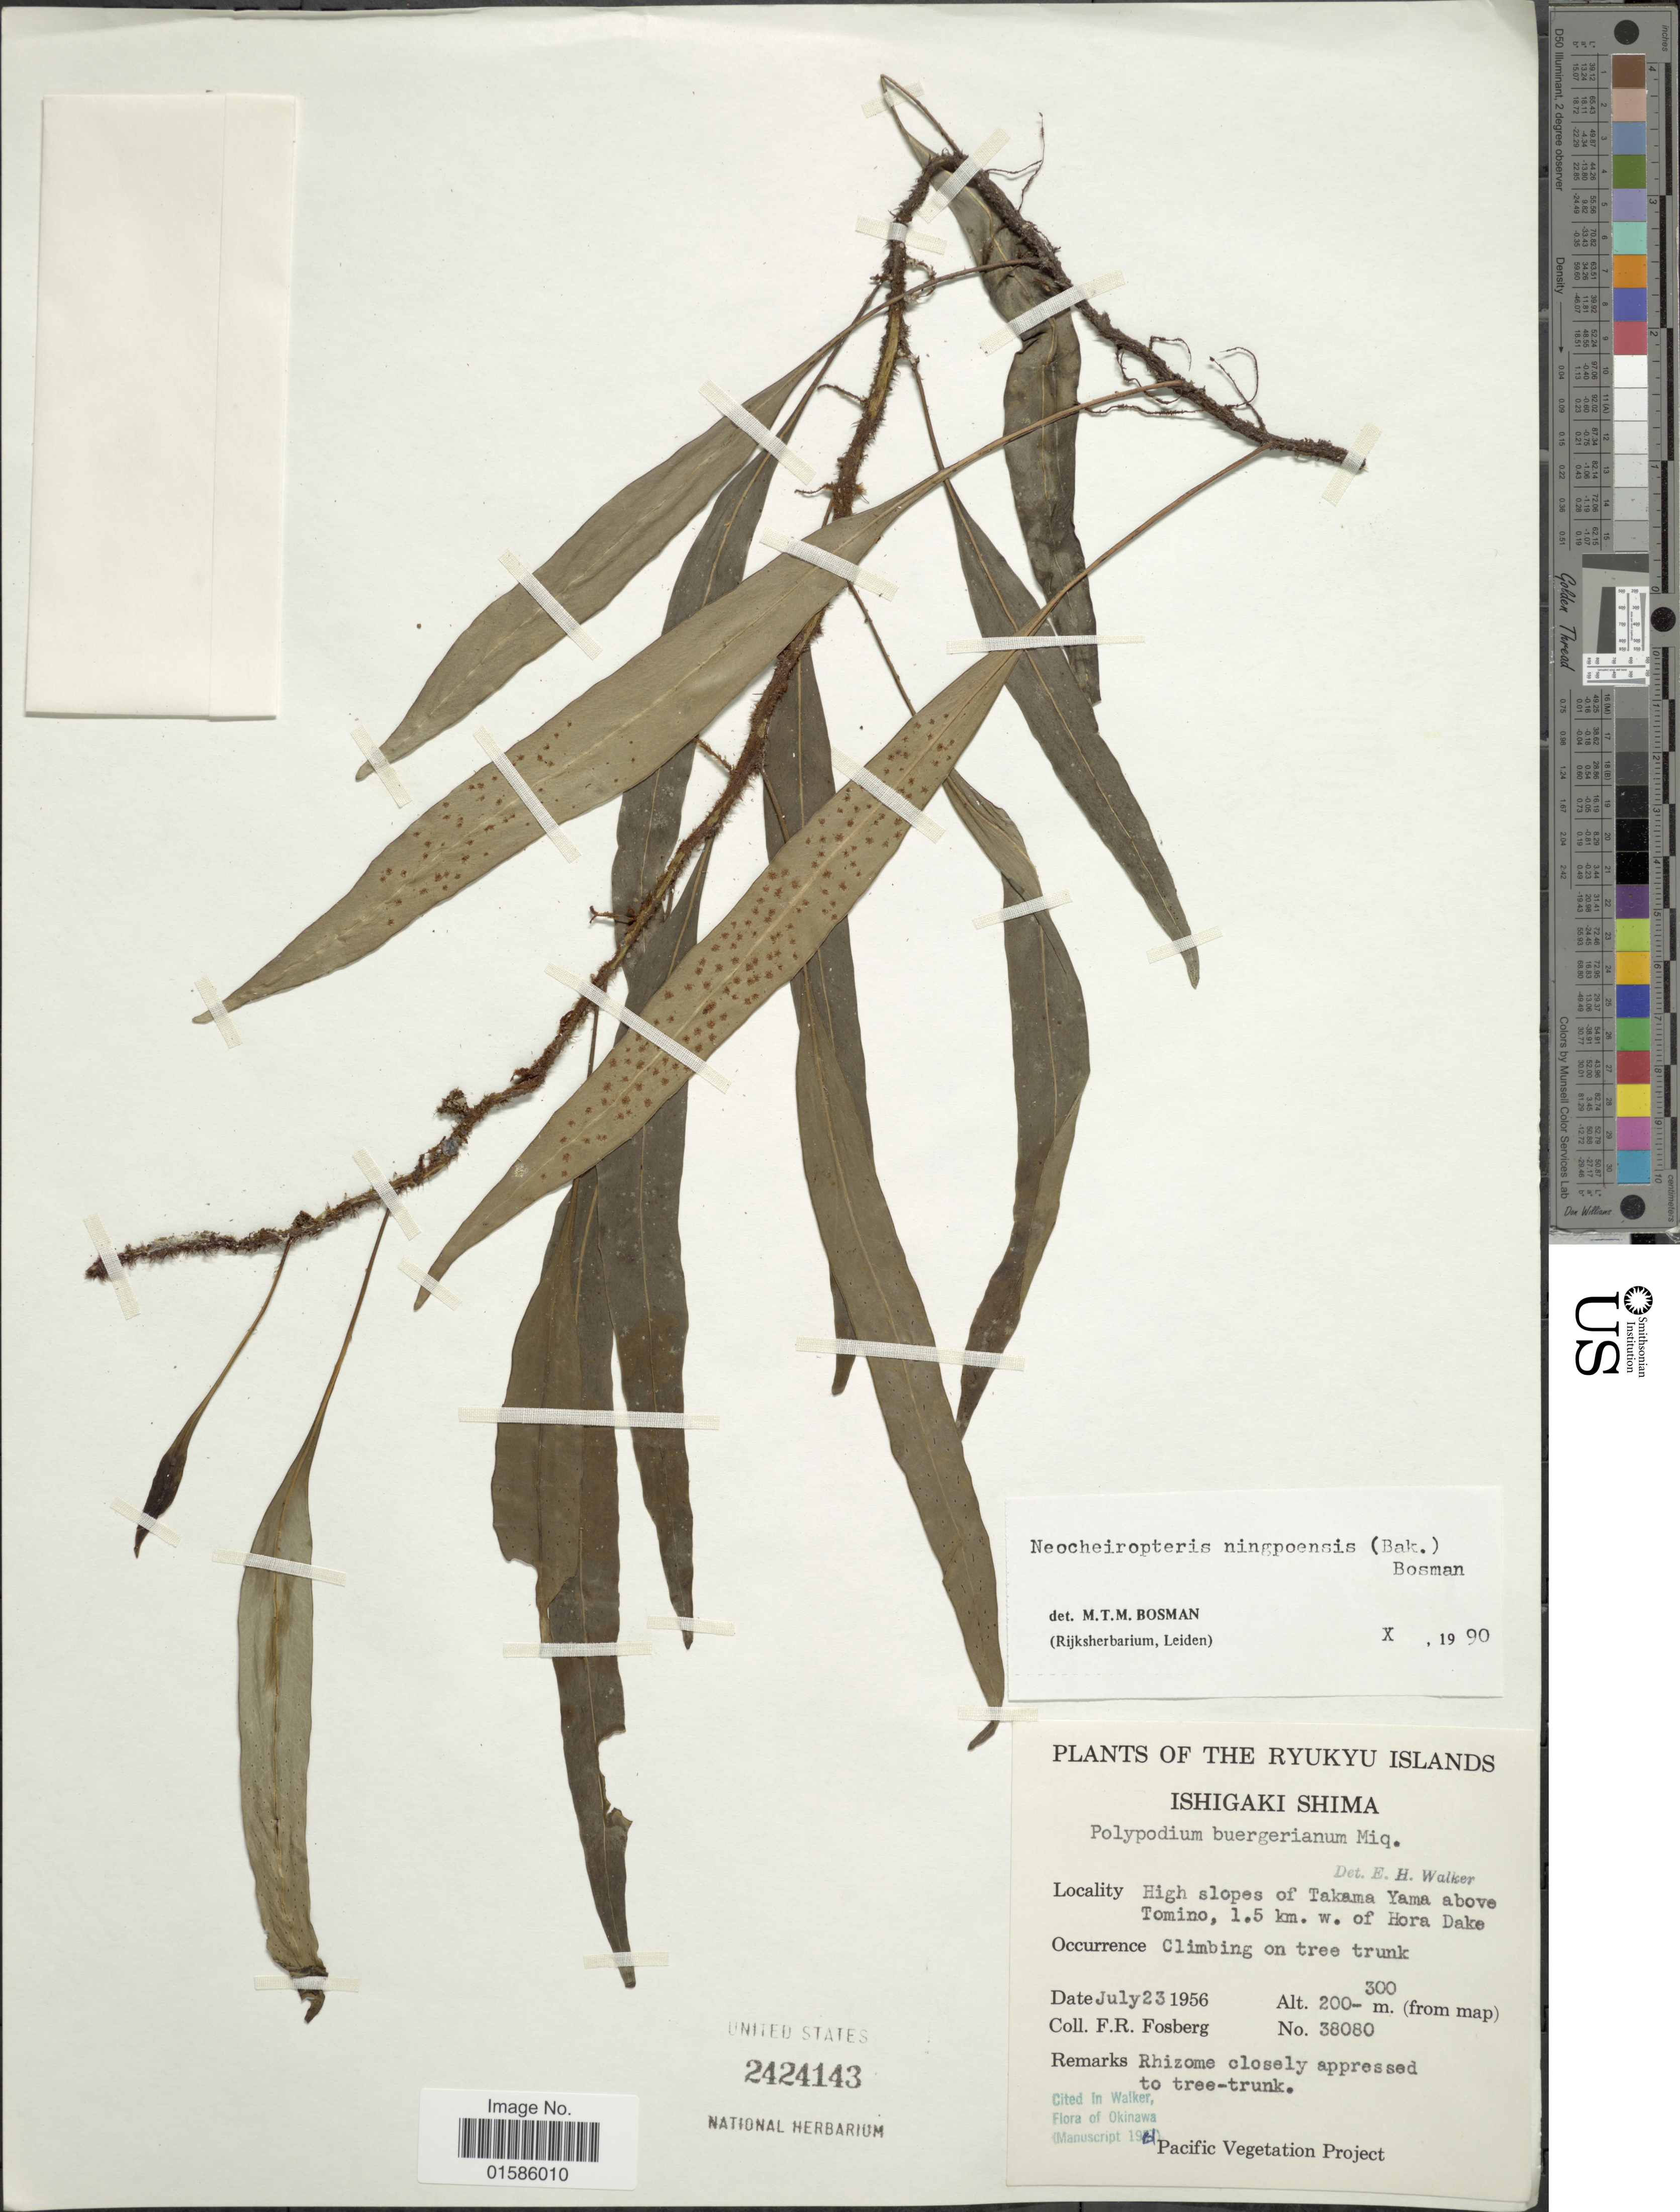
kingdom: Plantae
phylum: Tracheophyta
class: Polypodiopsida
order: Polypodiales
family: Polypodiaceae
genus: Microsorum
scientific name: Microsorum ningpoensis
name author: (Baker)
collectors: F. R. Fosberg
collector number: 38080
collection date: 1956-07-23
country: Japan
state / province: Okinawa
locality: The Ryukyu Islands, Ishigaki Shima, High slopes of Takama Yama above Tomino, 1.5 km w. of Hora Dake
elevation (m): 200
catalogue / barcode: US 2424143